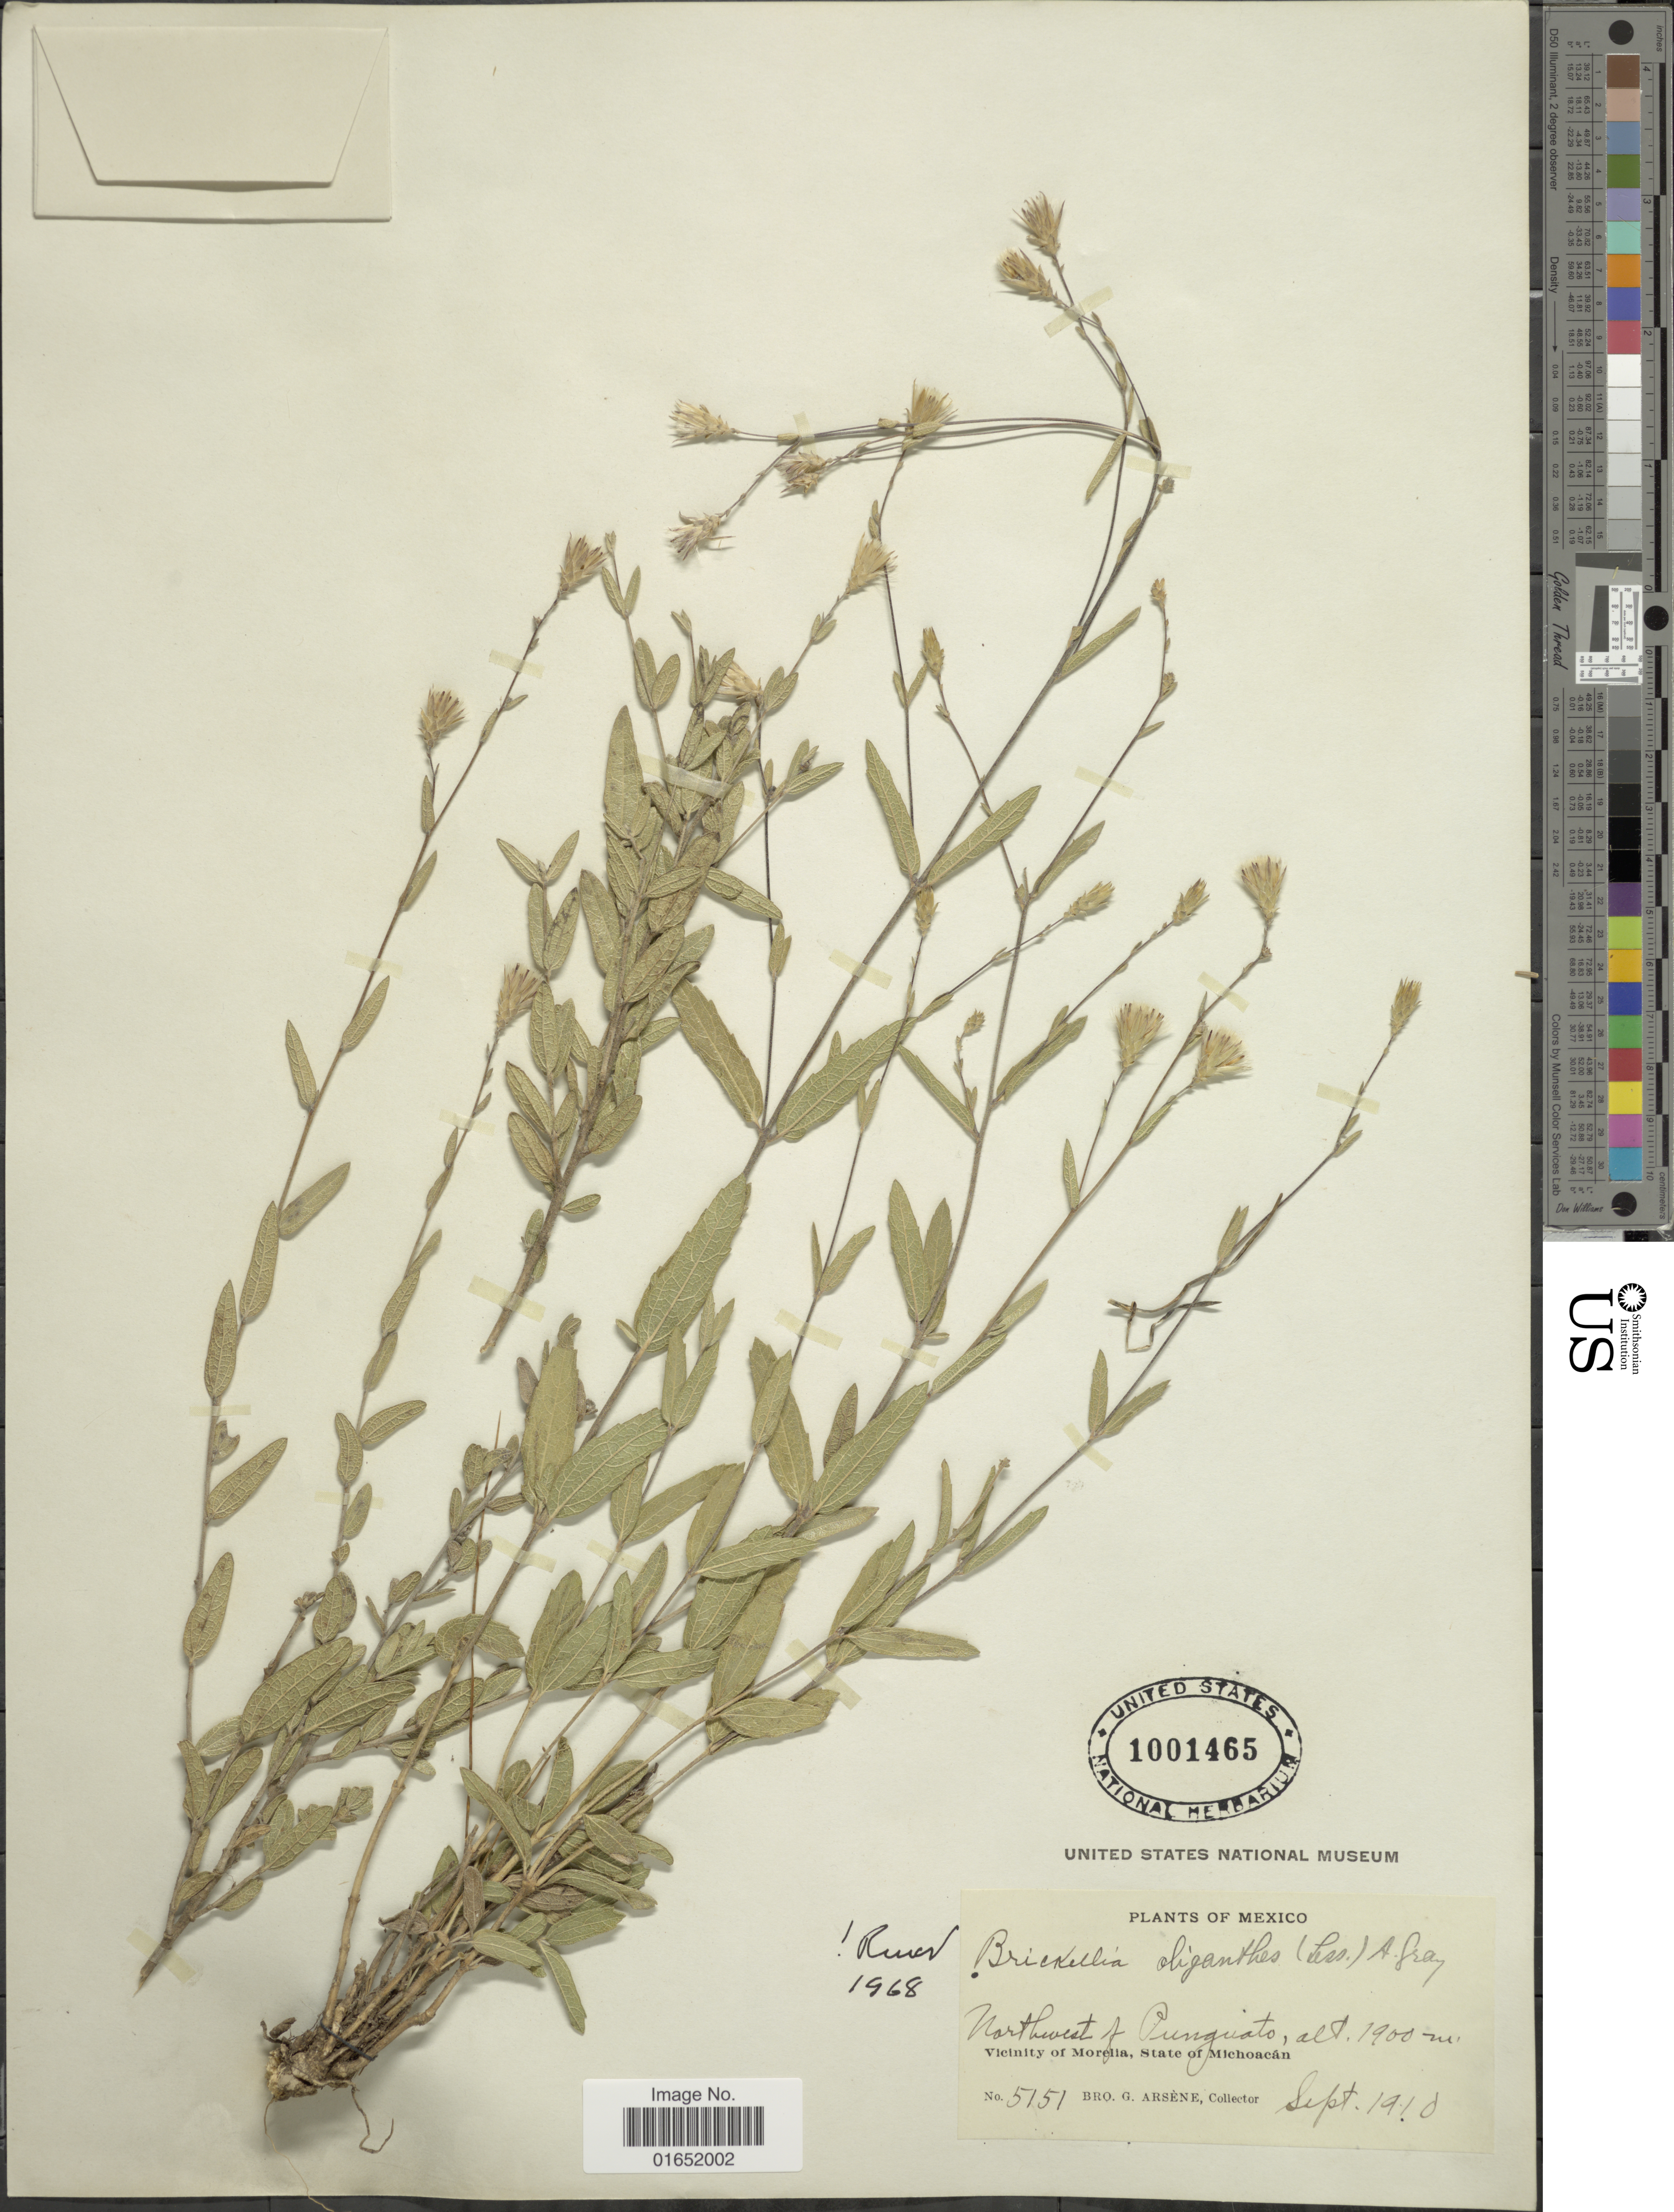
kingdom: Plantae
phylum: Tracheophyta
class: Magnoliopsida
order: Asterales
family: Asteraceae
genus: Brickellia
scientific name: Brickellia oliganthes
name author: (Less.) A. Gray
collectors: Bro. G. Arsène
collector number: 5151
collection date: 1910-09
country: Mexico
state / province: Michoacán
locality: Northwest of Punguato, Vicinity of Morelia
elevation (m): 1900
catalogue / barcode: US 1001465